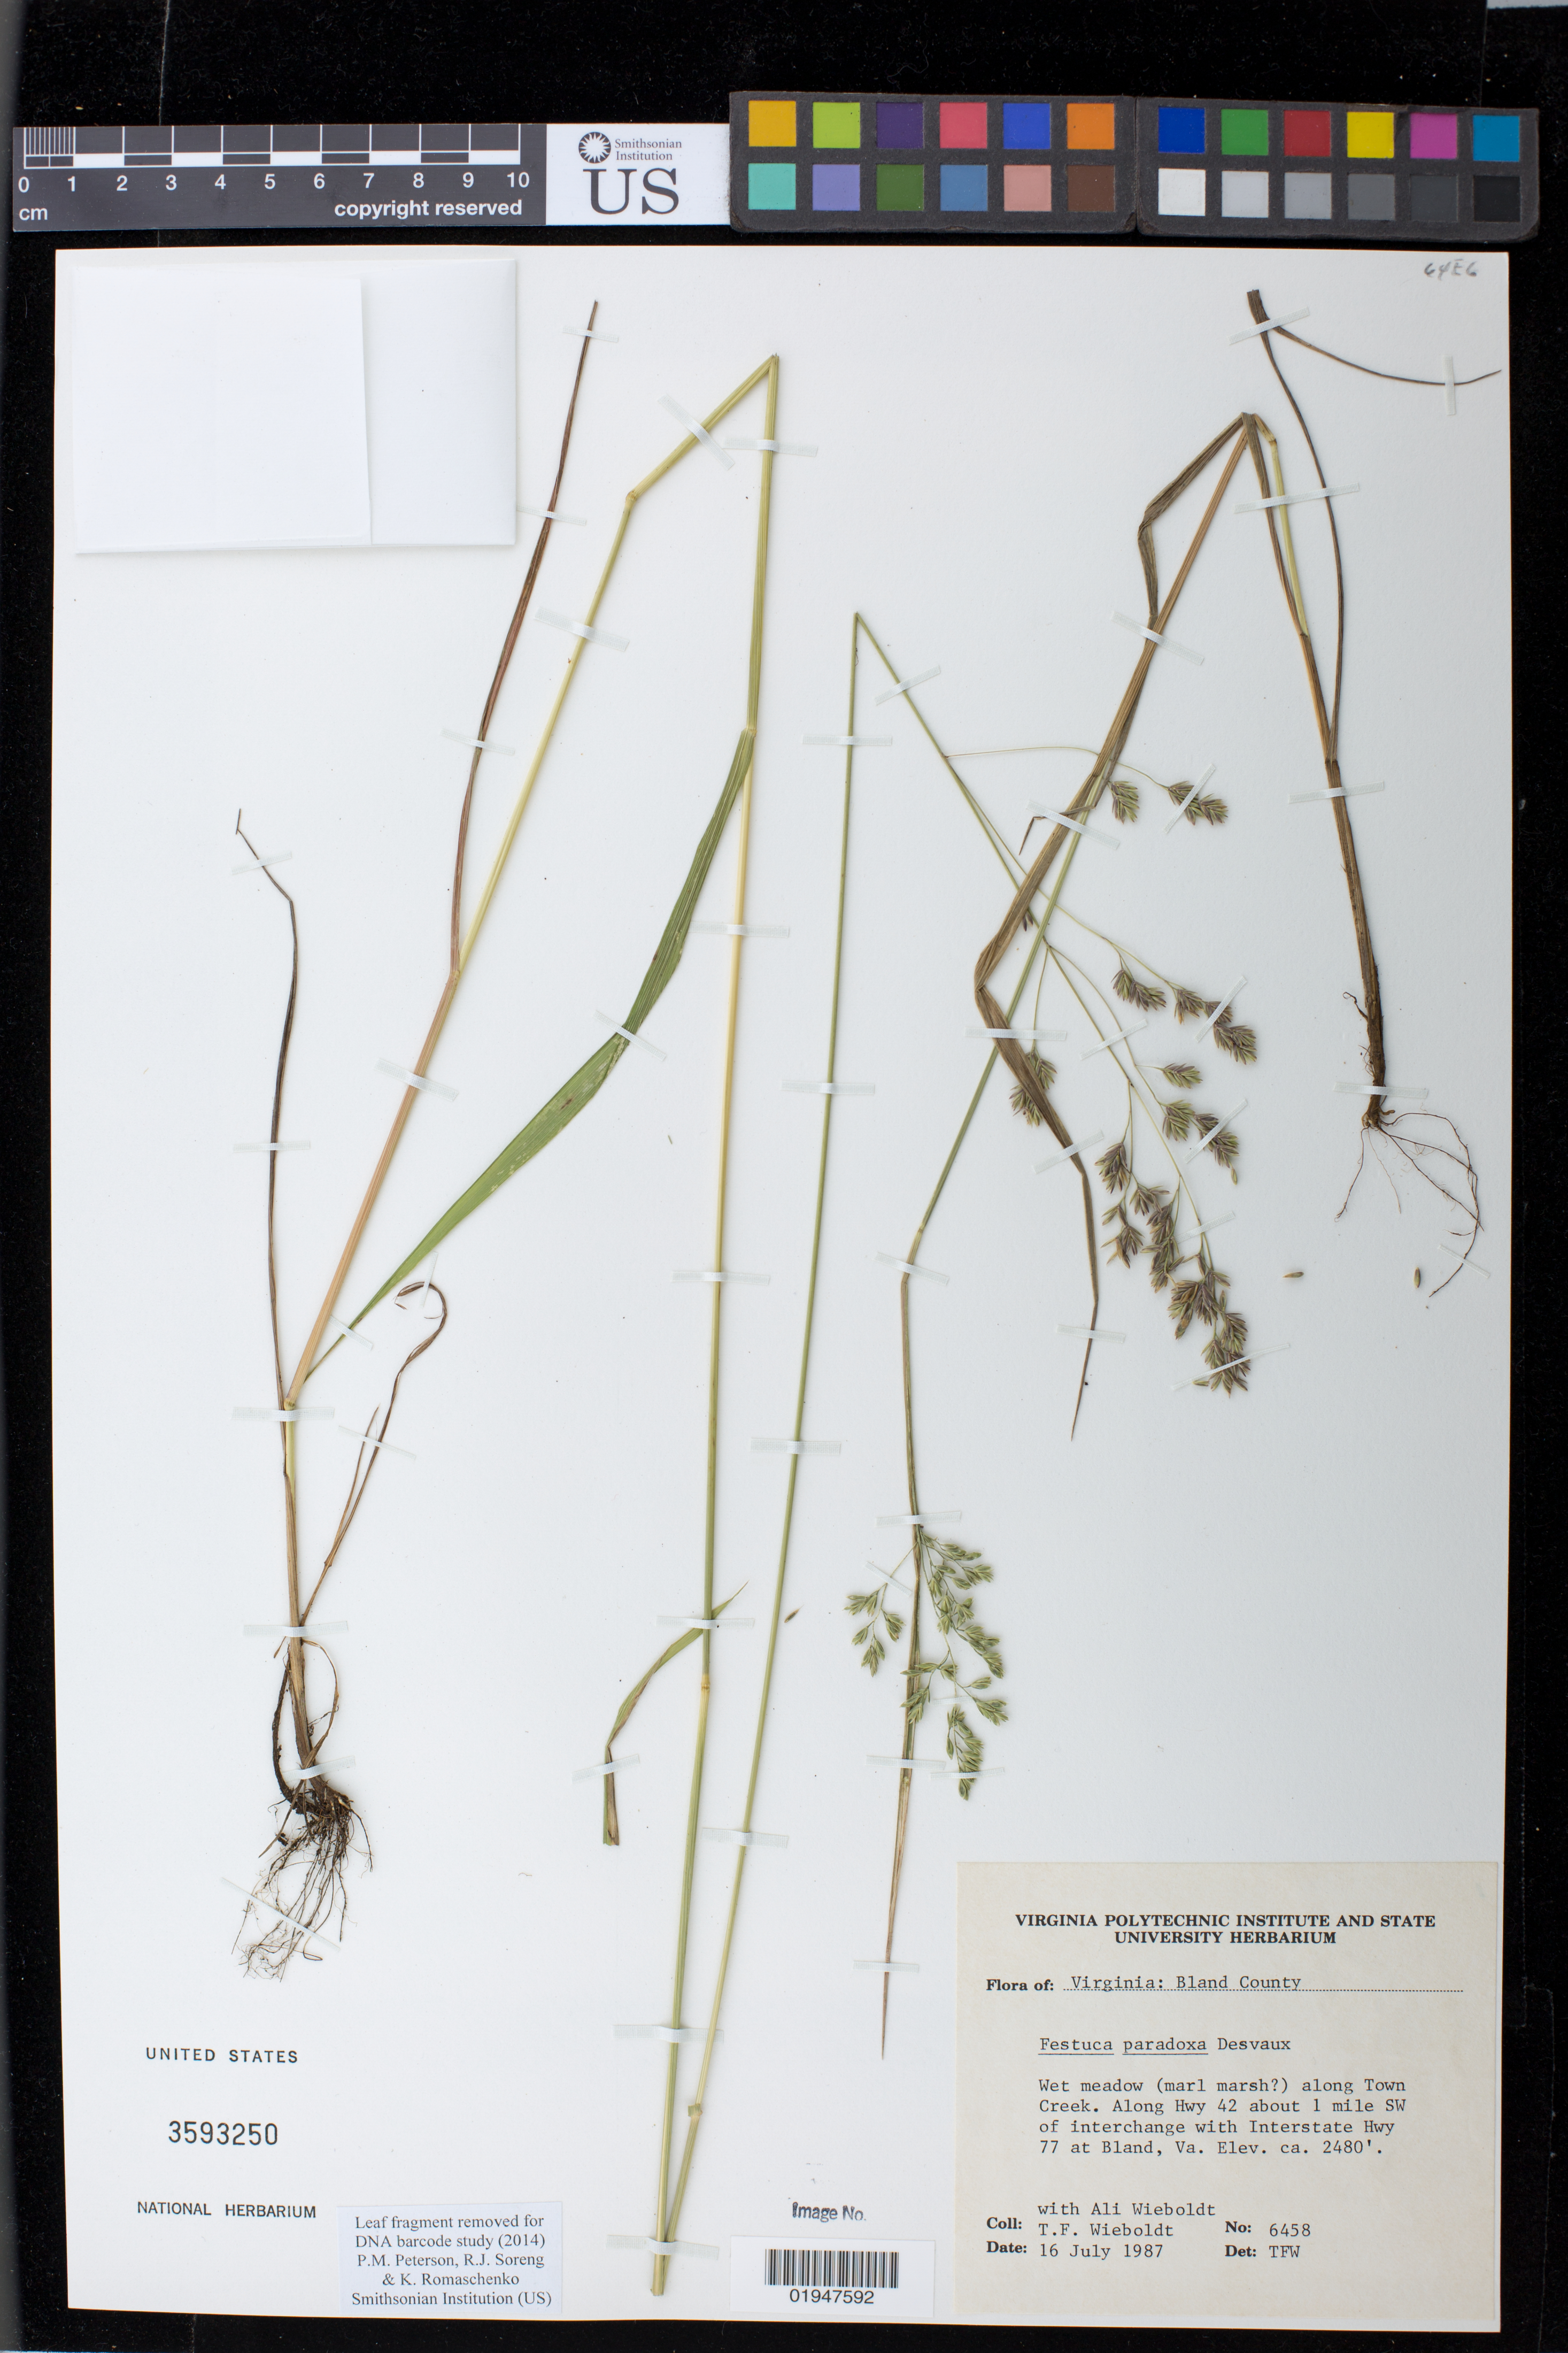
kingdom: Plantae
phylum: Tracheophyta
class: Liliopsida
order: Poales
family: Poaceae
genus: Festuca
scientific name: Festuca paradoxa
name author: Desv.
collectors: T. Wieboldt & A. Wieboldt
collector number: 6458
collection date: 1987-07-16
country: United States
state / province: Virginia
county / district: Bland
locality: Wet meadow (marl marsh?) along Town Creek. Along Hwy 42 about 1 mile SW of interchange with Interstate Hwy 77 at Bland, Va.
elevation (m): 756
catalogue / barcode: US 3593250